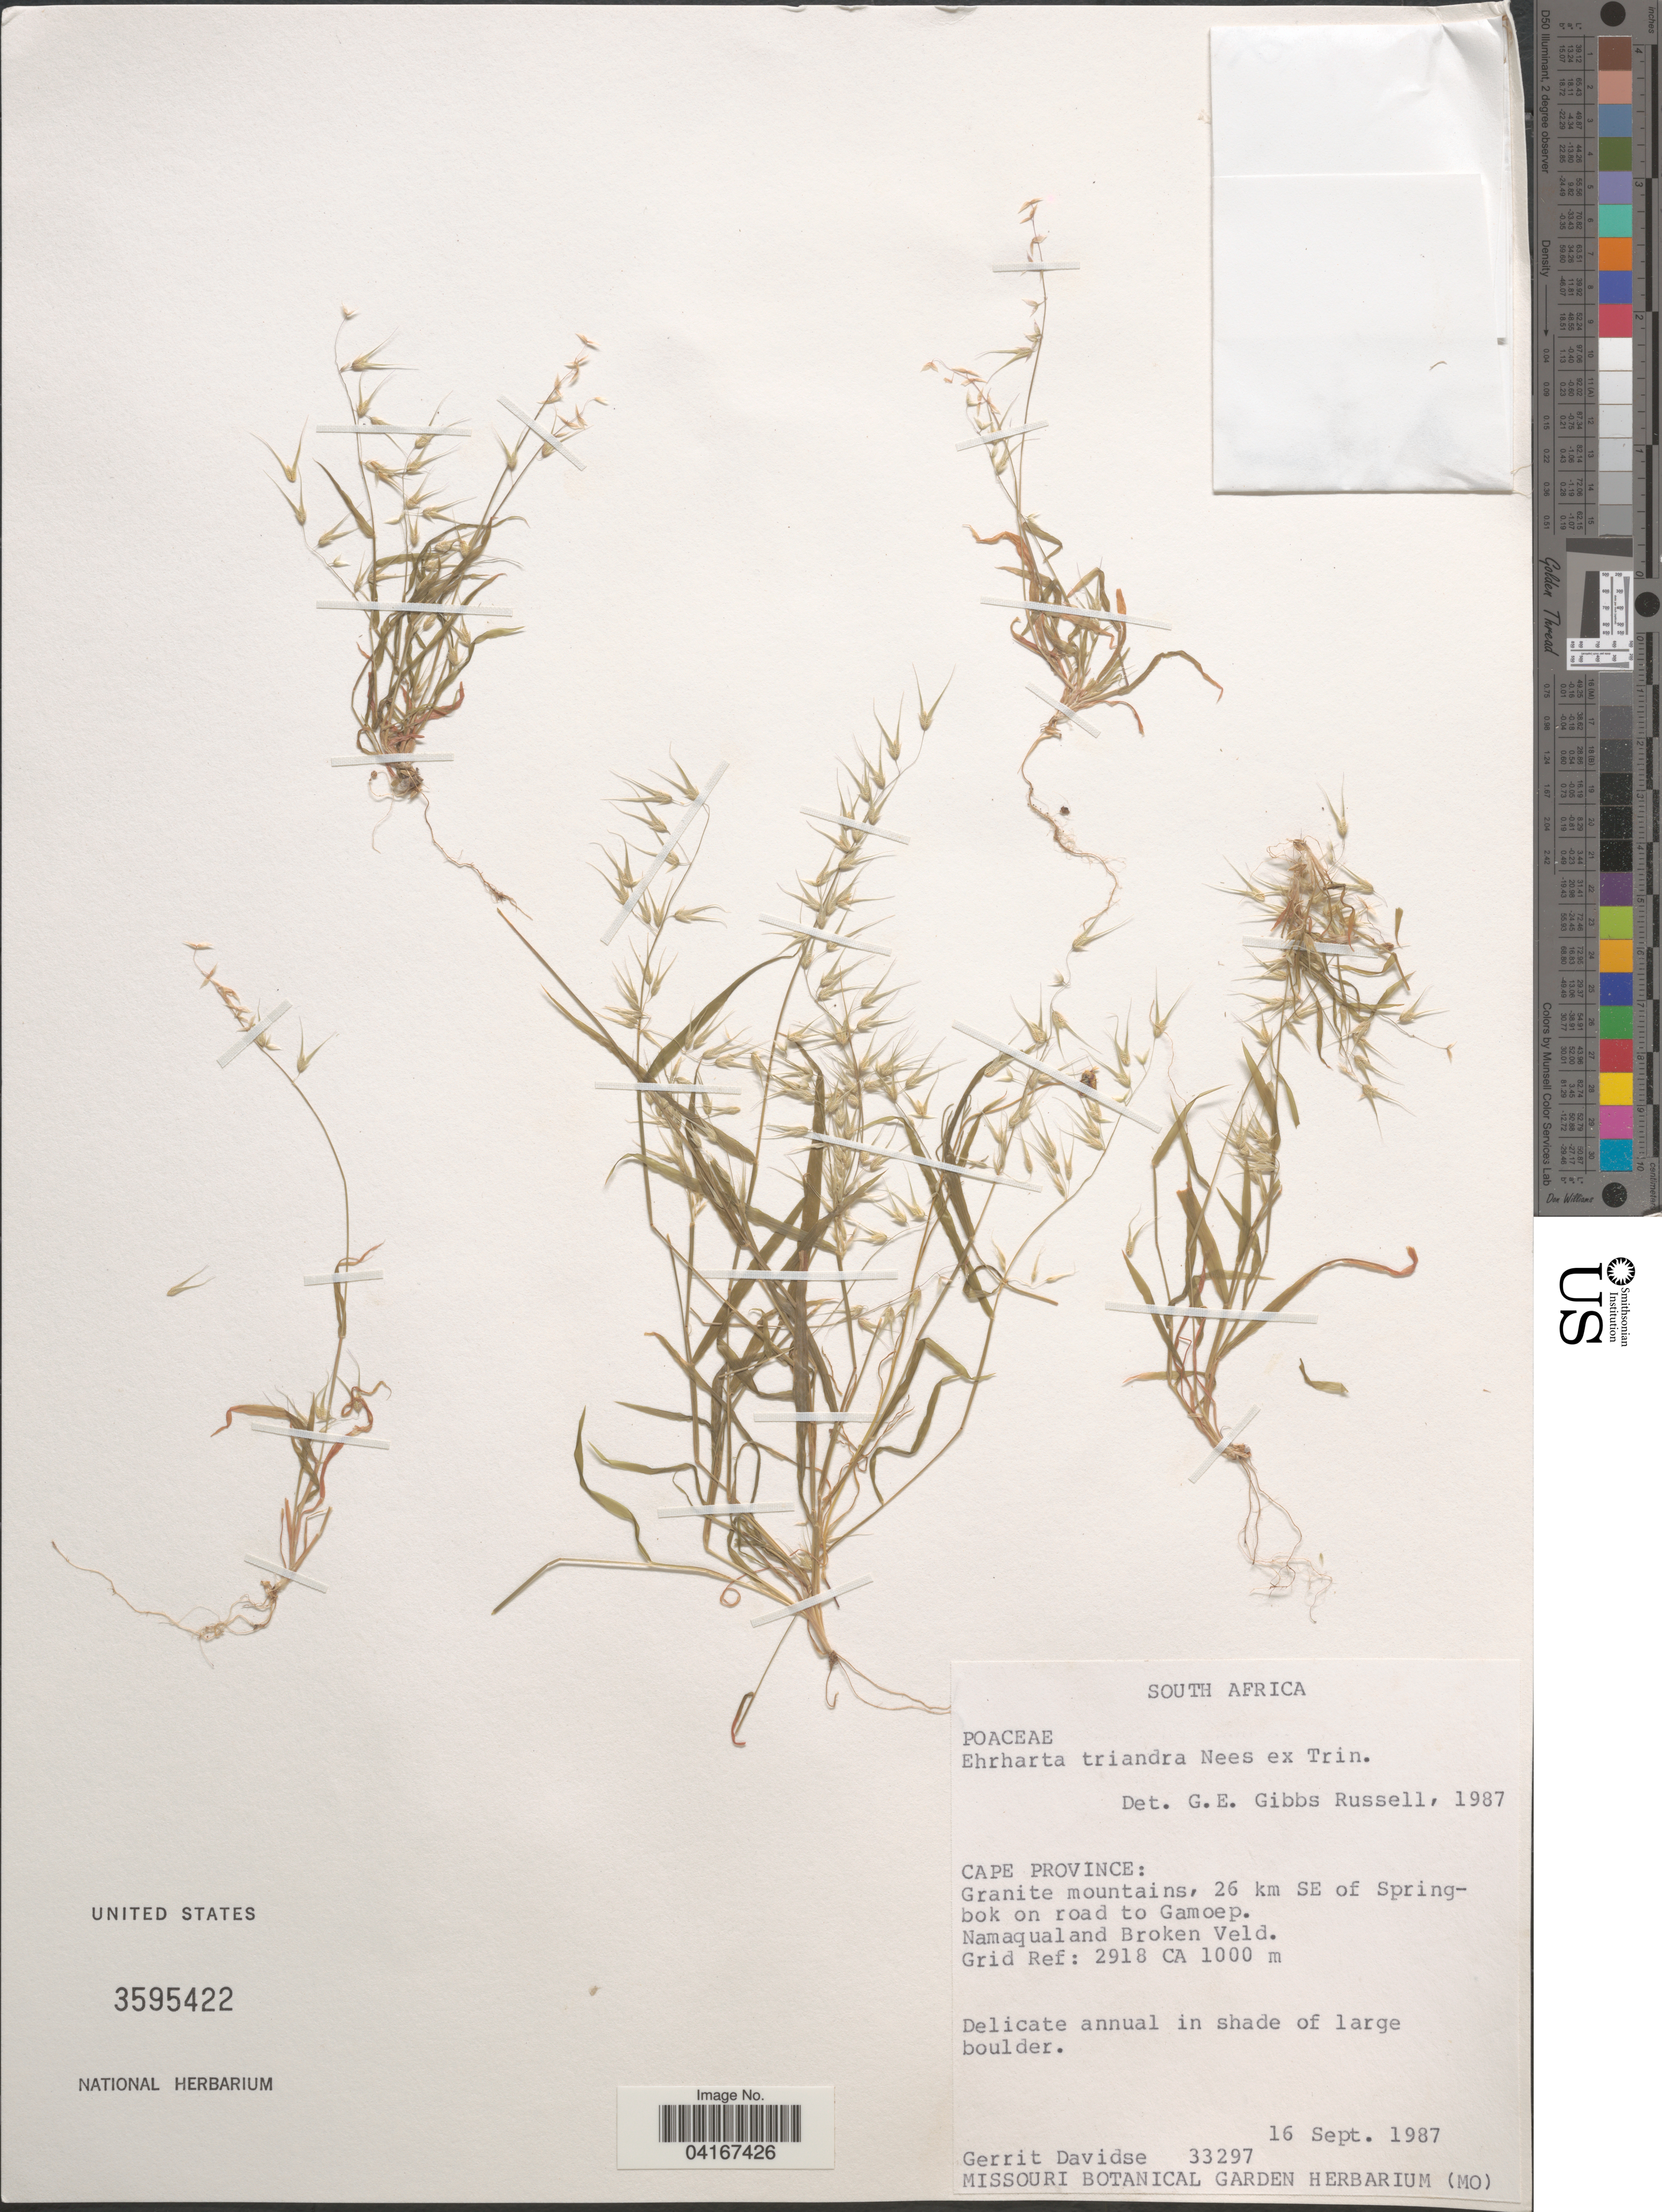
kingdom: Plantae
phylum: Tracheophyta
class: Liliopsida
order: Poales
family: Poaceae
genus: Ehrharta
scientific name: Ehrharta triandra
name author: Nees ex Trin.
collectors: G. Davidse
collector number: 33297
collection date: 1987-09-16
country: South Africa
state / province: Northern Cape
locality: Granite mountains, 26 km SE of Springbok on road to Gamoep. Namaqualand Broken Veld. Grid Ref: 2918 CA.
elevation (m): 1000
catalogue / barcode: US 3595422